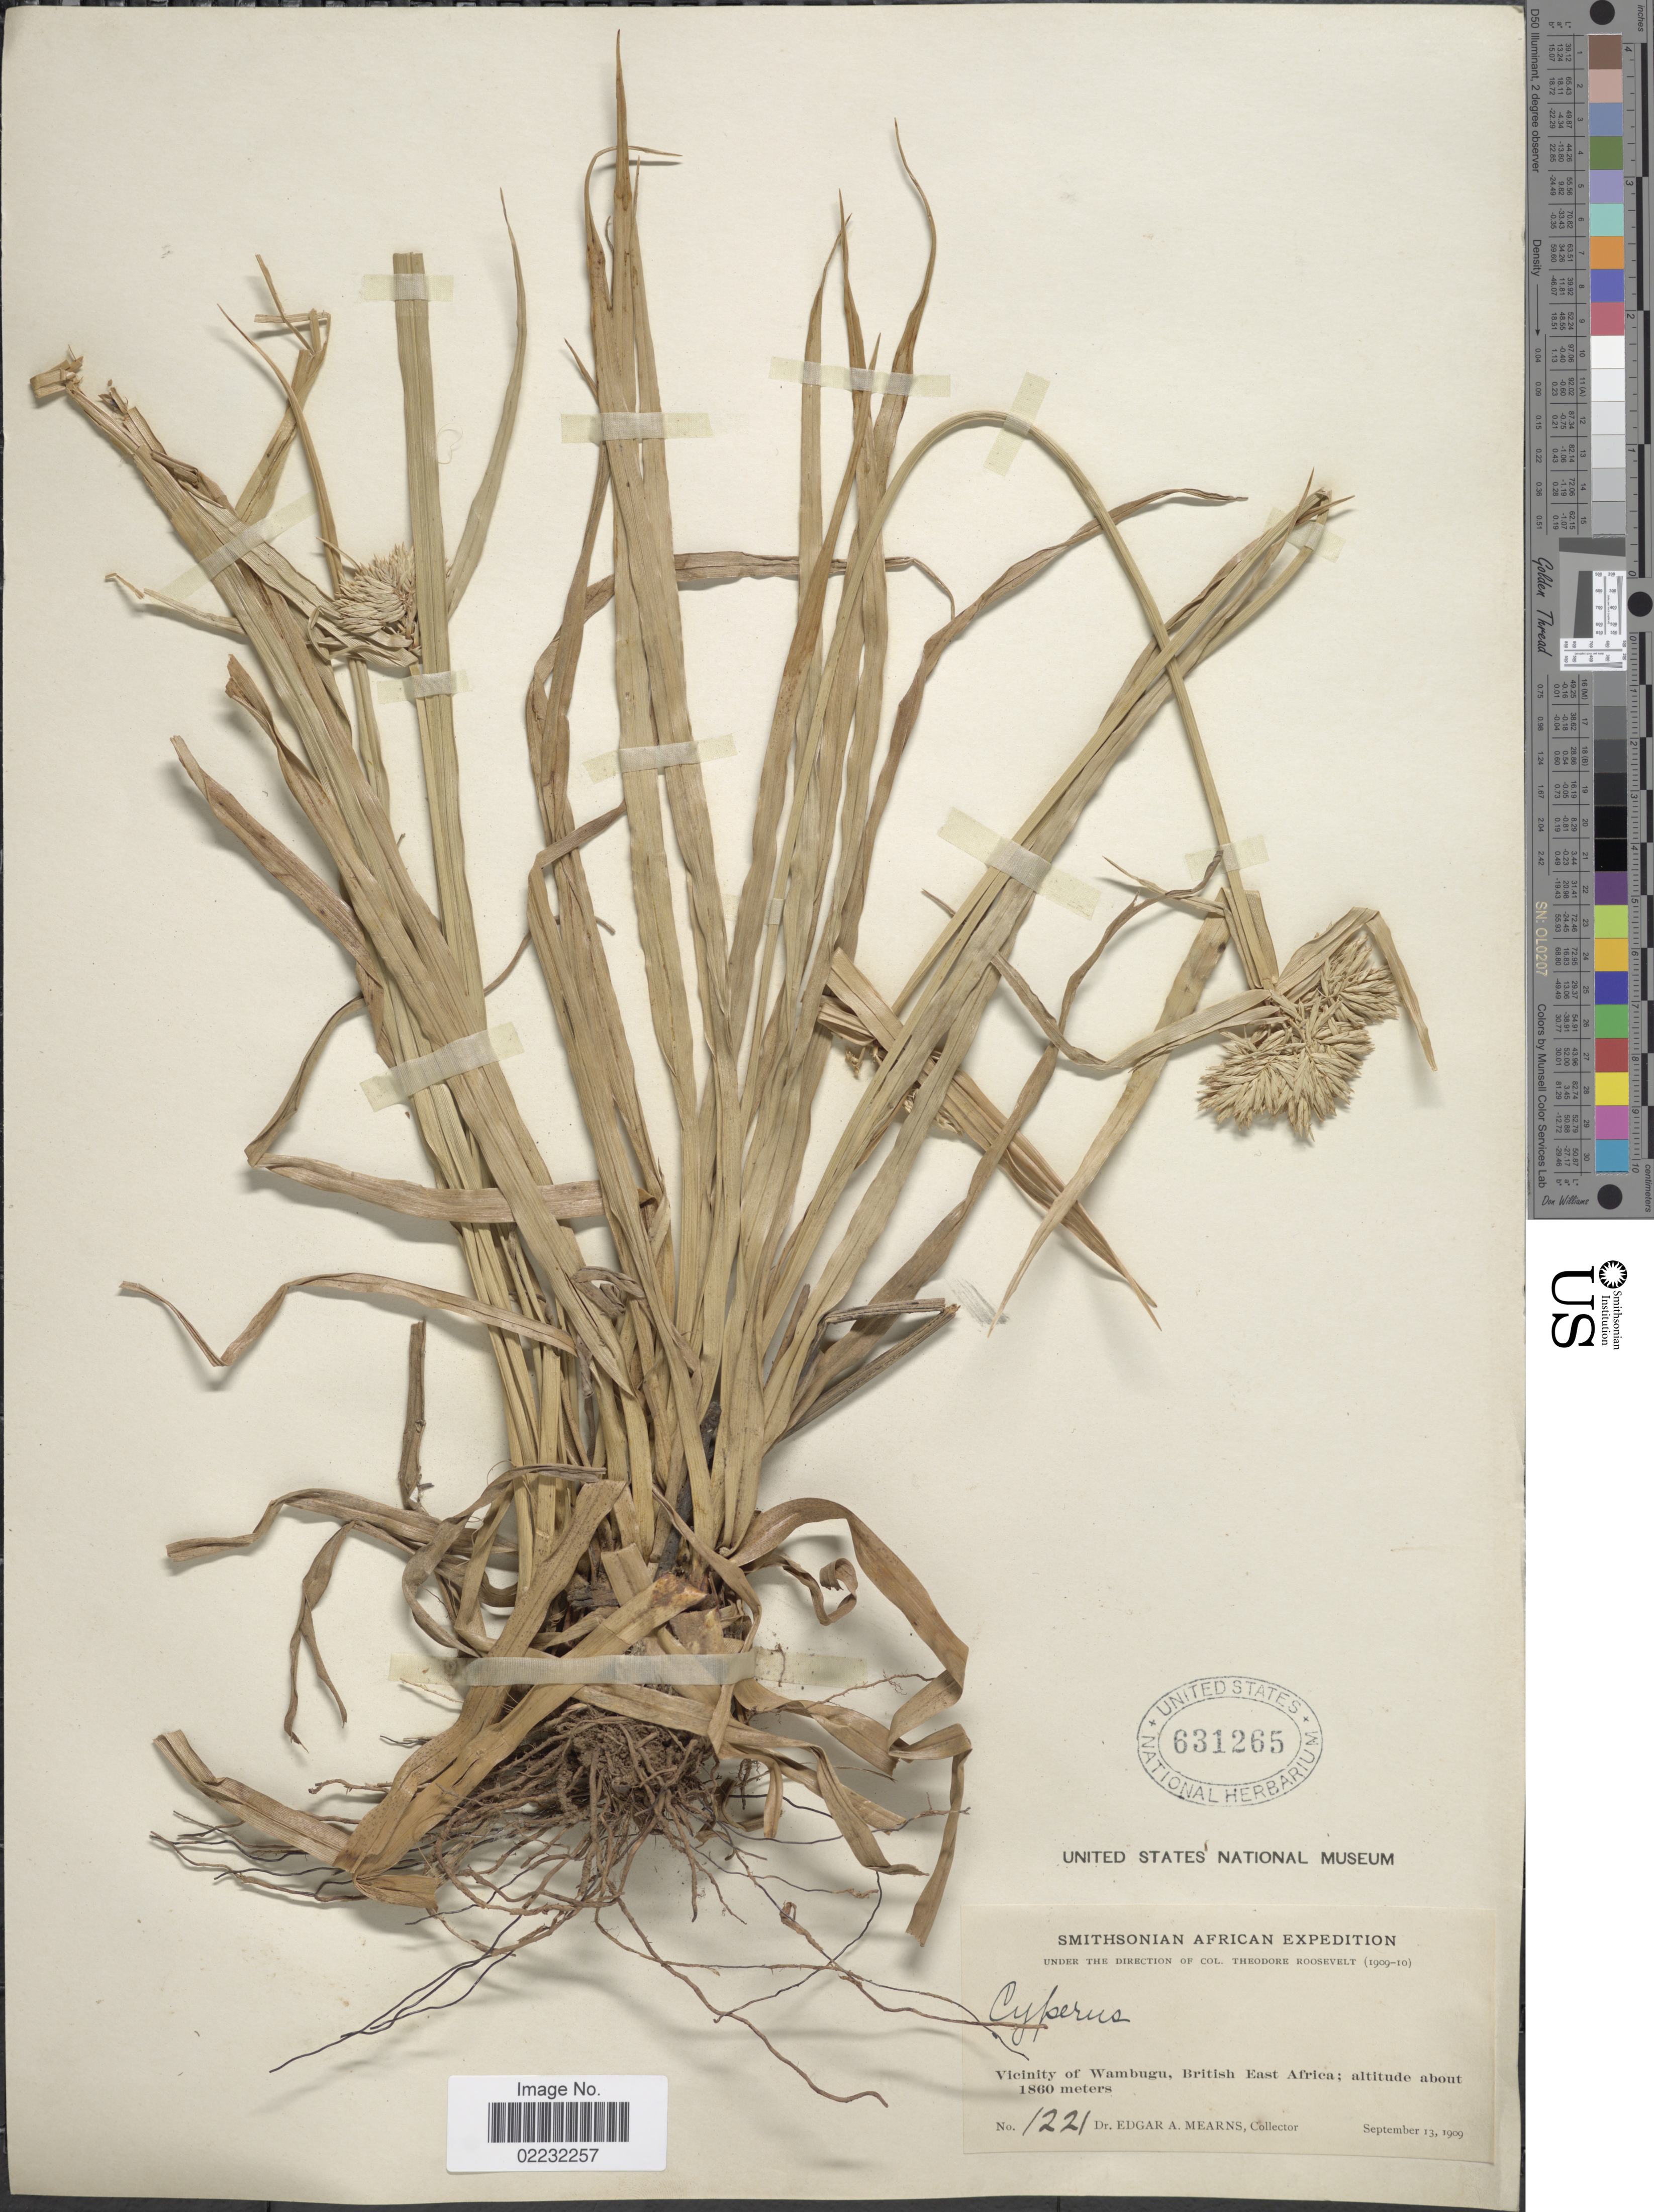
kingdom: Plantae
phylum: Tracheophyta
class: Liliopsida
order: Poales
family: Cyperaceae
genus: Cyperus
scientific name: Cyperus sp.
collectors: E. A. Mearns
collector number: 1221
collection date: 1909-09-13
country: Kenya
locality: Vicinity of Wambugu, British East Africa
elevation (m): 1860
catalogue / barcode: US 631265